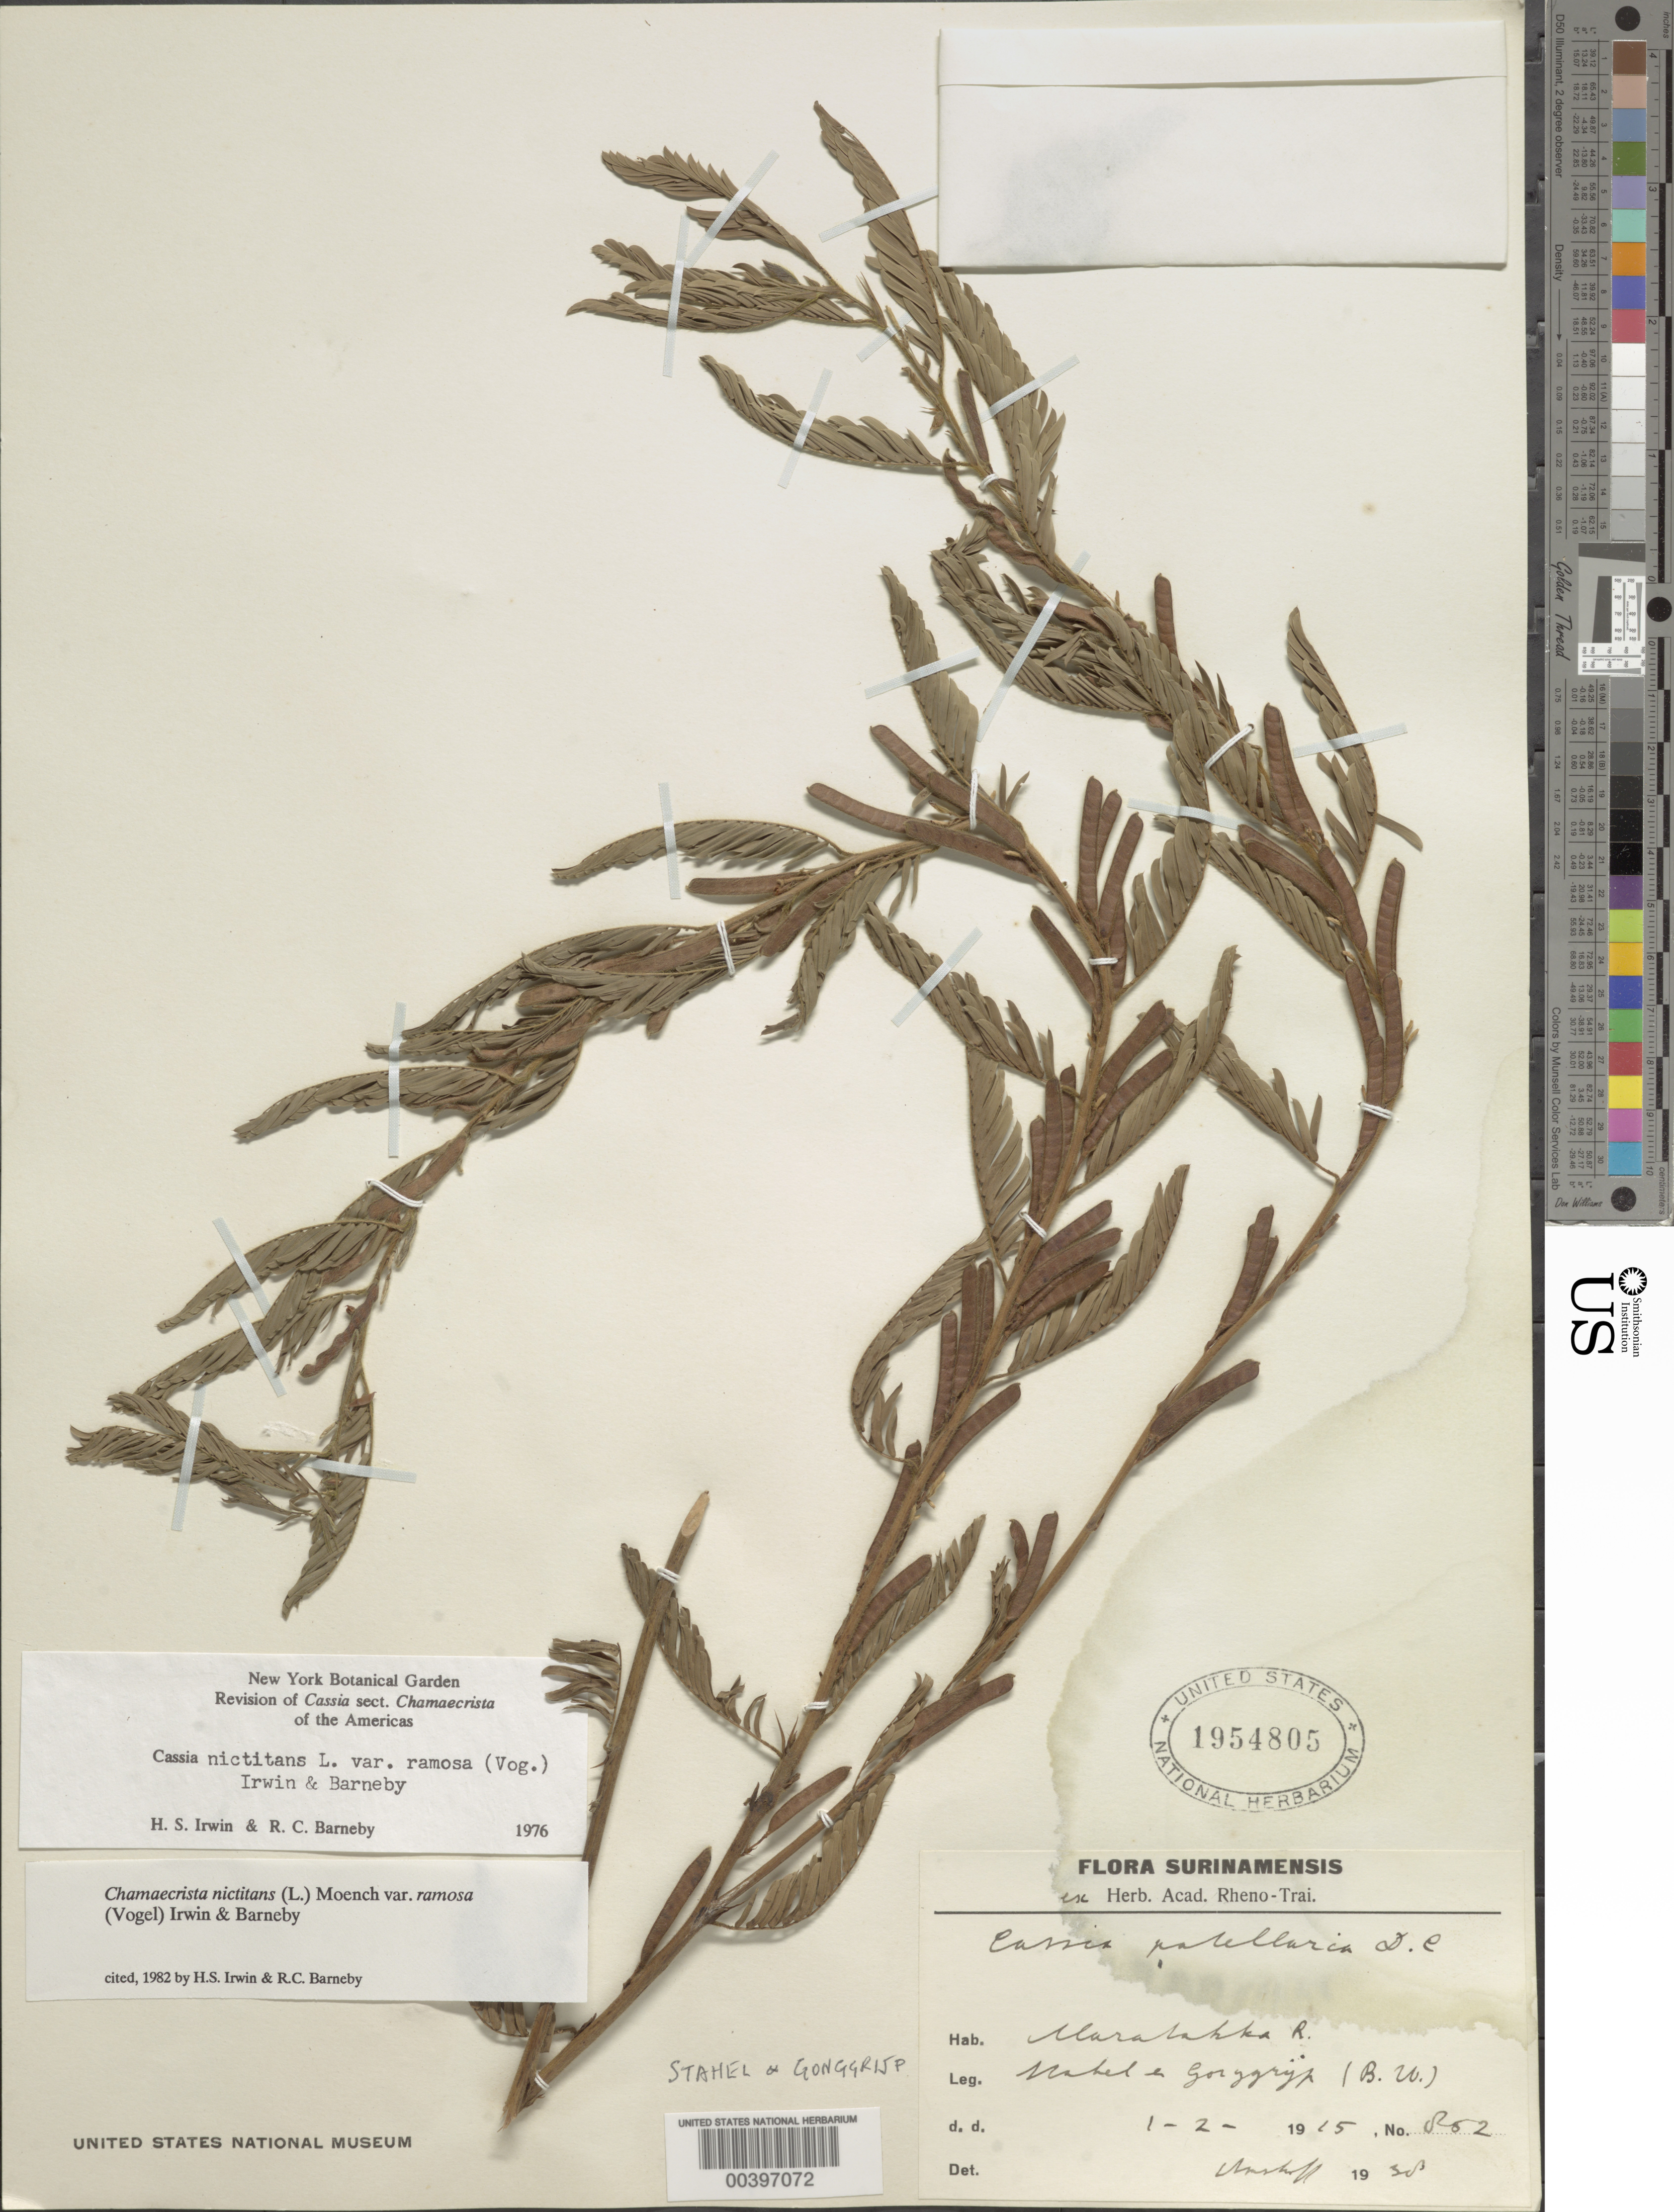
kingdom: Plantae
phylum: Tracheophyta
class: Magnoliopsida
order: Fabales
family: Fabaceae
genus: Chamaecrista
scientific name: Chamaecrista nictitans var. ramosa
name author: (Vogel) H.S. Irwin & Barneby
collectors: G. Stahel & -. Gonggrijp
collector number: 852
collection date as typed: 01 Feb 1915 or 02 Jan 1915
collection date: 1915-01-02 or 1915-02-01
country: Suriname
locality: Maralahka river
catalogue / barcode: US 1954805